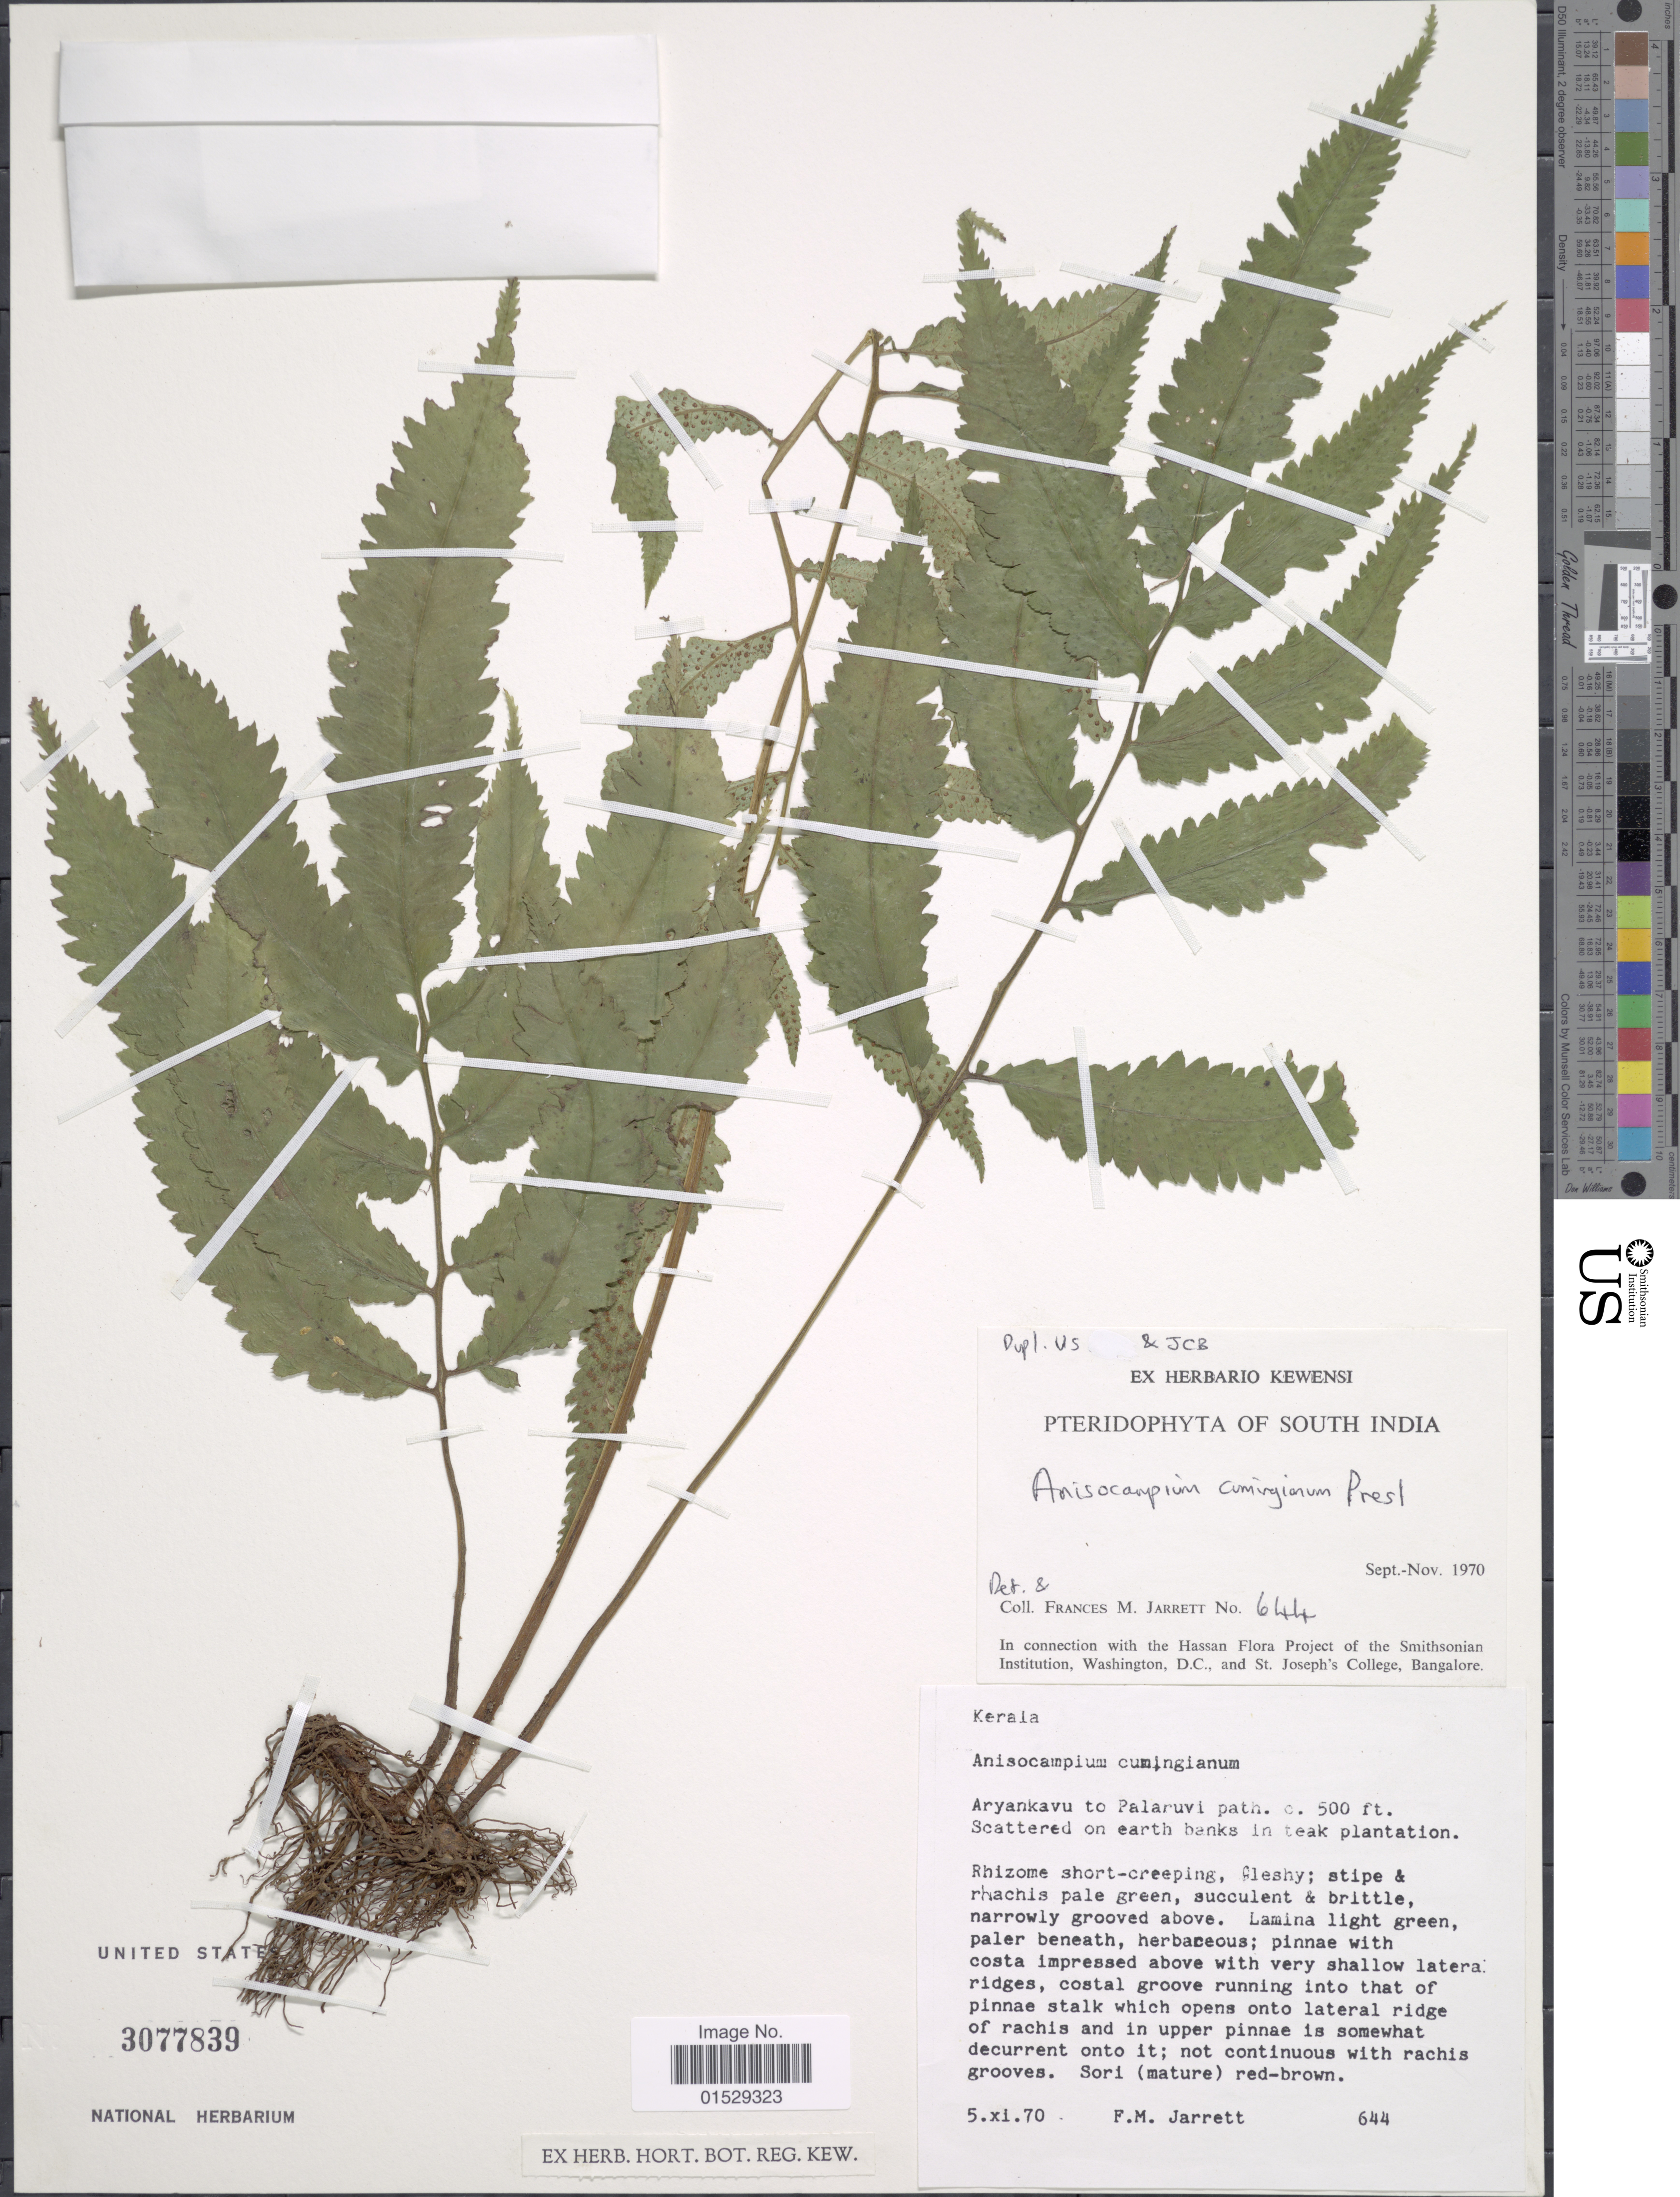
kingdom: Plantae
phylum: Tracheophyta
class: Polypodiopsida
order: Polypodiales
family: Athyriaceae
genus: Anisocampium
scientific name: Anisocampium cumingianum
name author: C. Presl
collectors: F. M. Jarrett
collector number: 644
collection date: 1970-11-05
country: India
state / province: Kerala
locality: South India, Aryankavu to Palaruvi path, scattered on earth banks in teak plantation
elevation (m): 152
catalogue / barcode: US 3077839